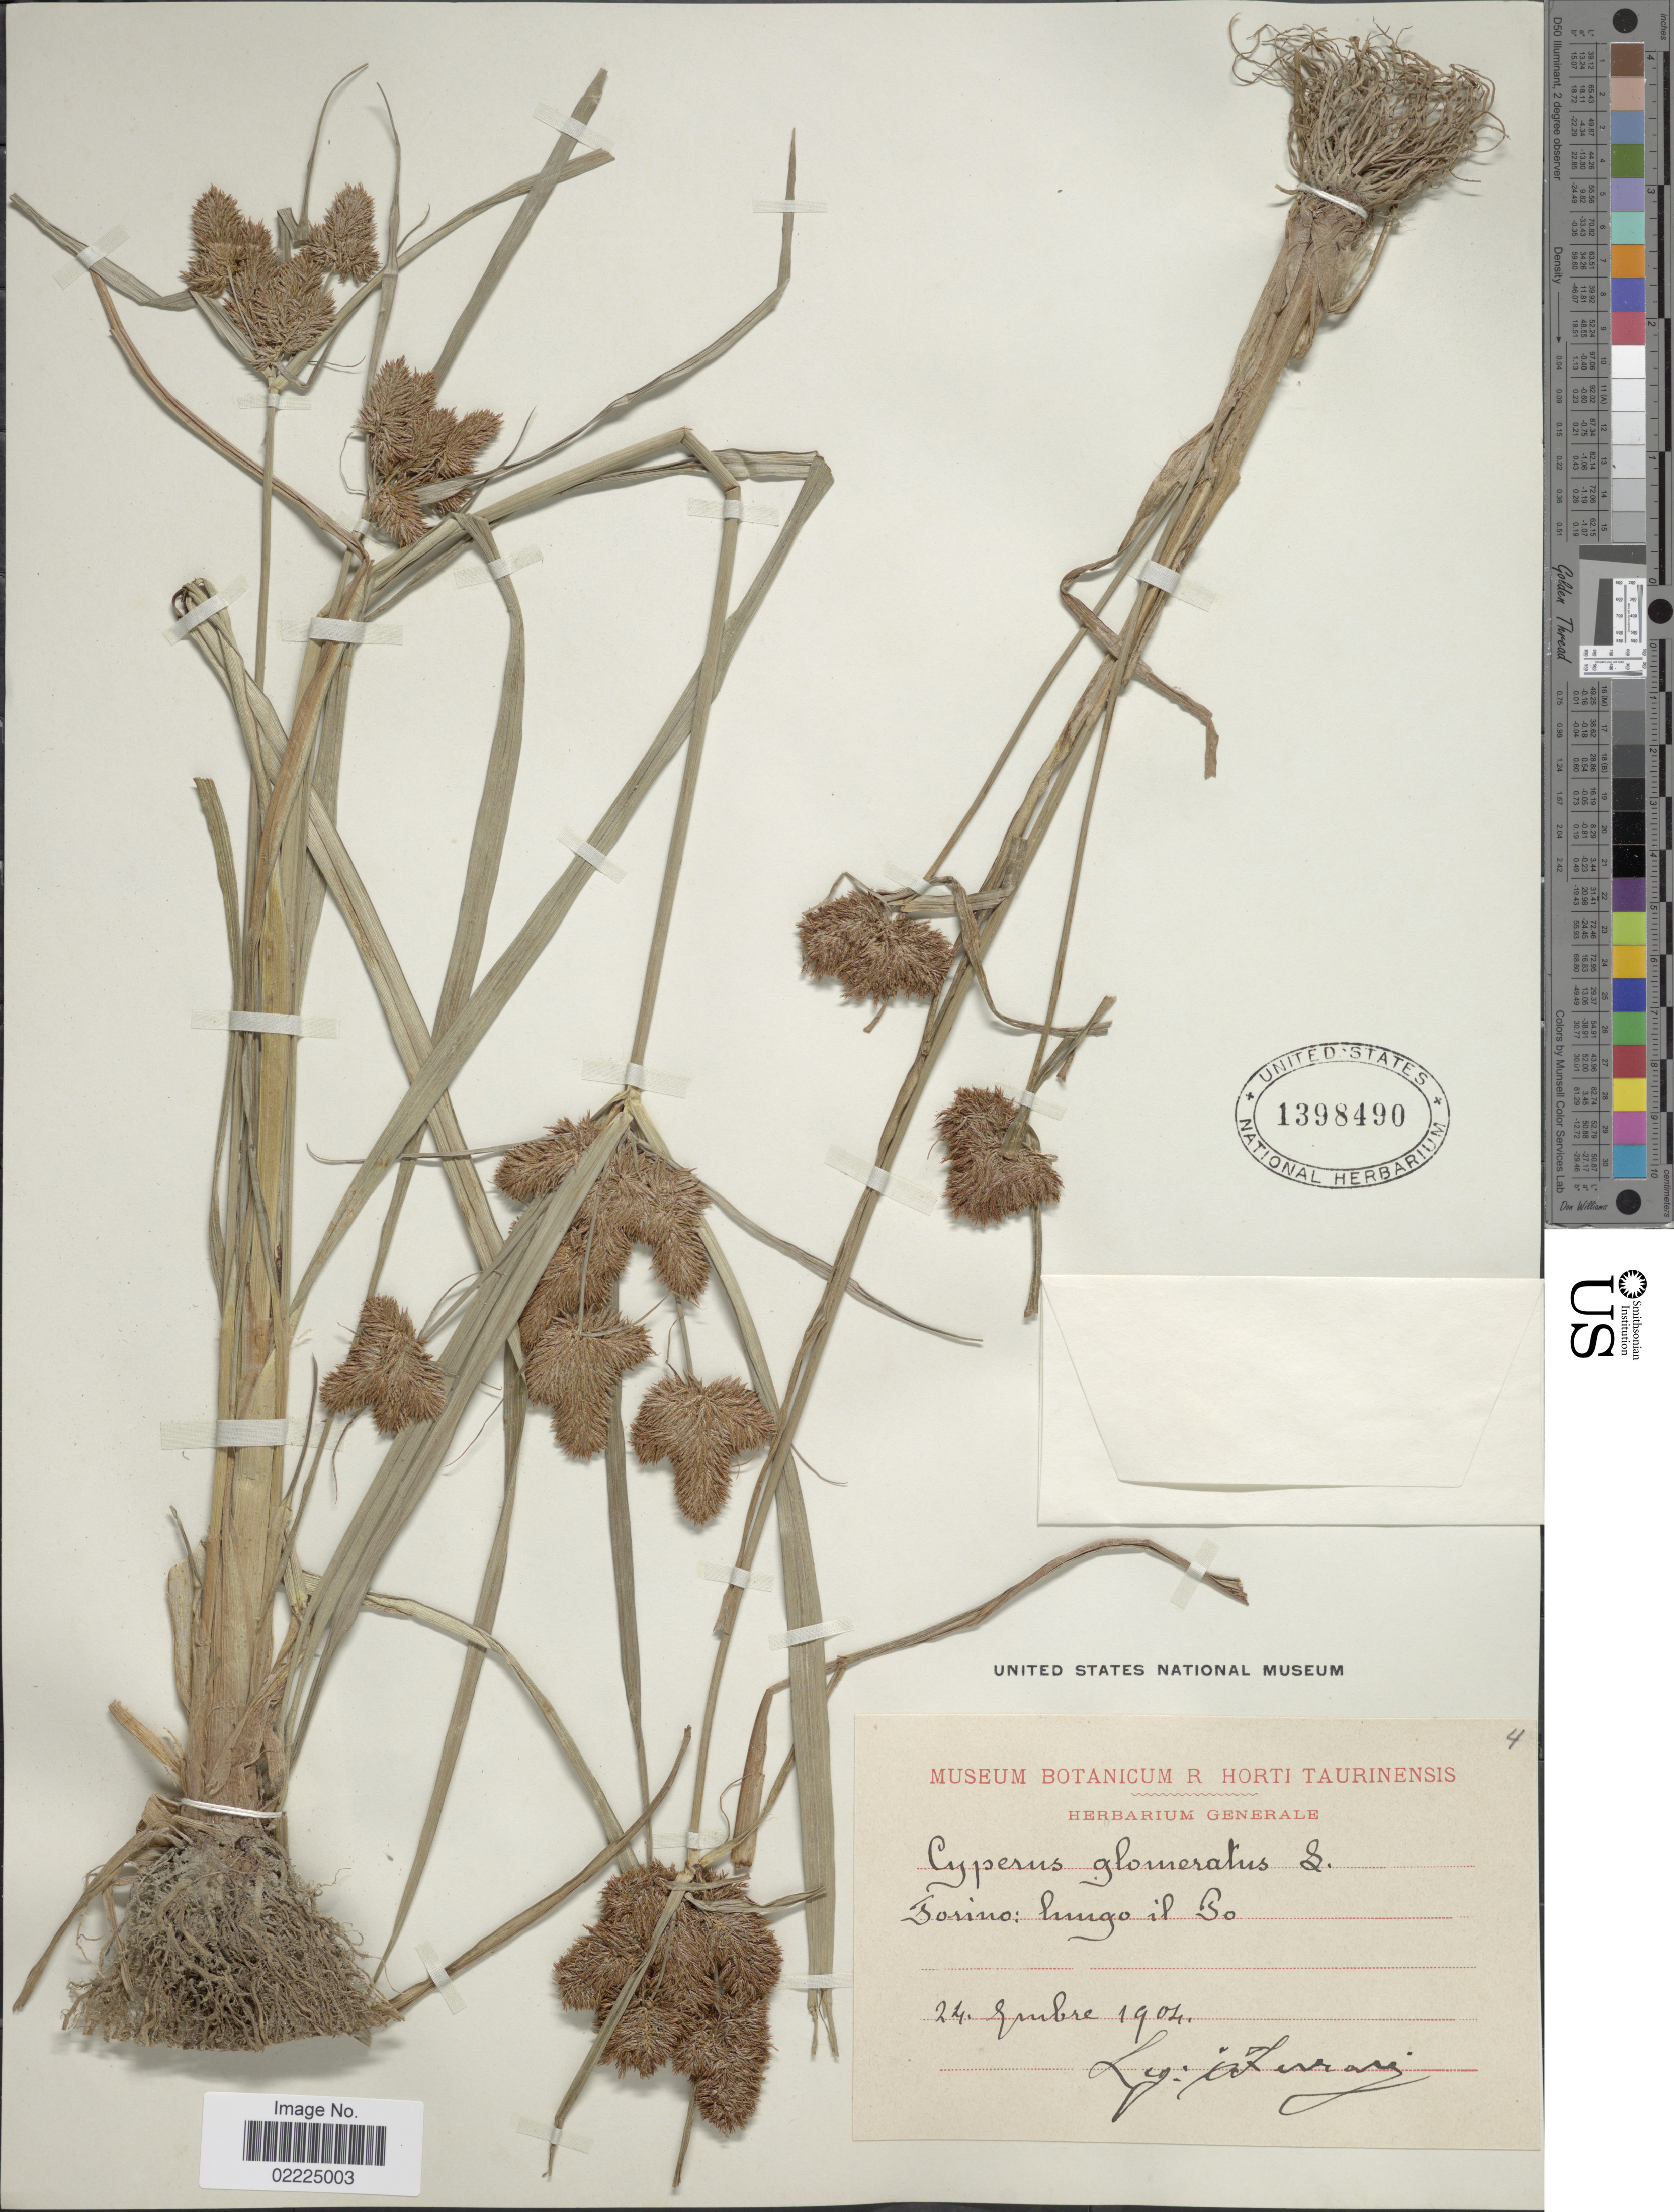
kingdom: Plantae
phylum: Tracheophyta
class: Liliopsida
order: Poales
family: Cyperaceae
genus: Cyperus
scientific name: Cyperus glomeratus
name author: L.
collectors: Ferrari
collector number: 4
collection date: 1904-09-24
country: Italy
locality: Torino: Lungo il Po [interpreted]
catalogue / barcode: US 1398490